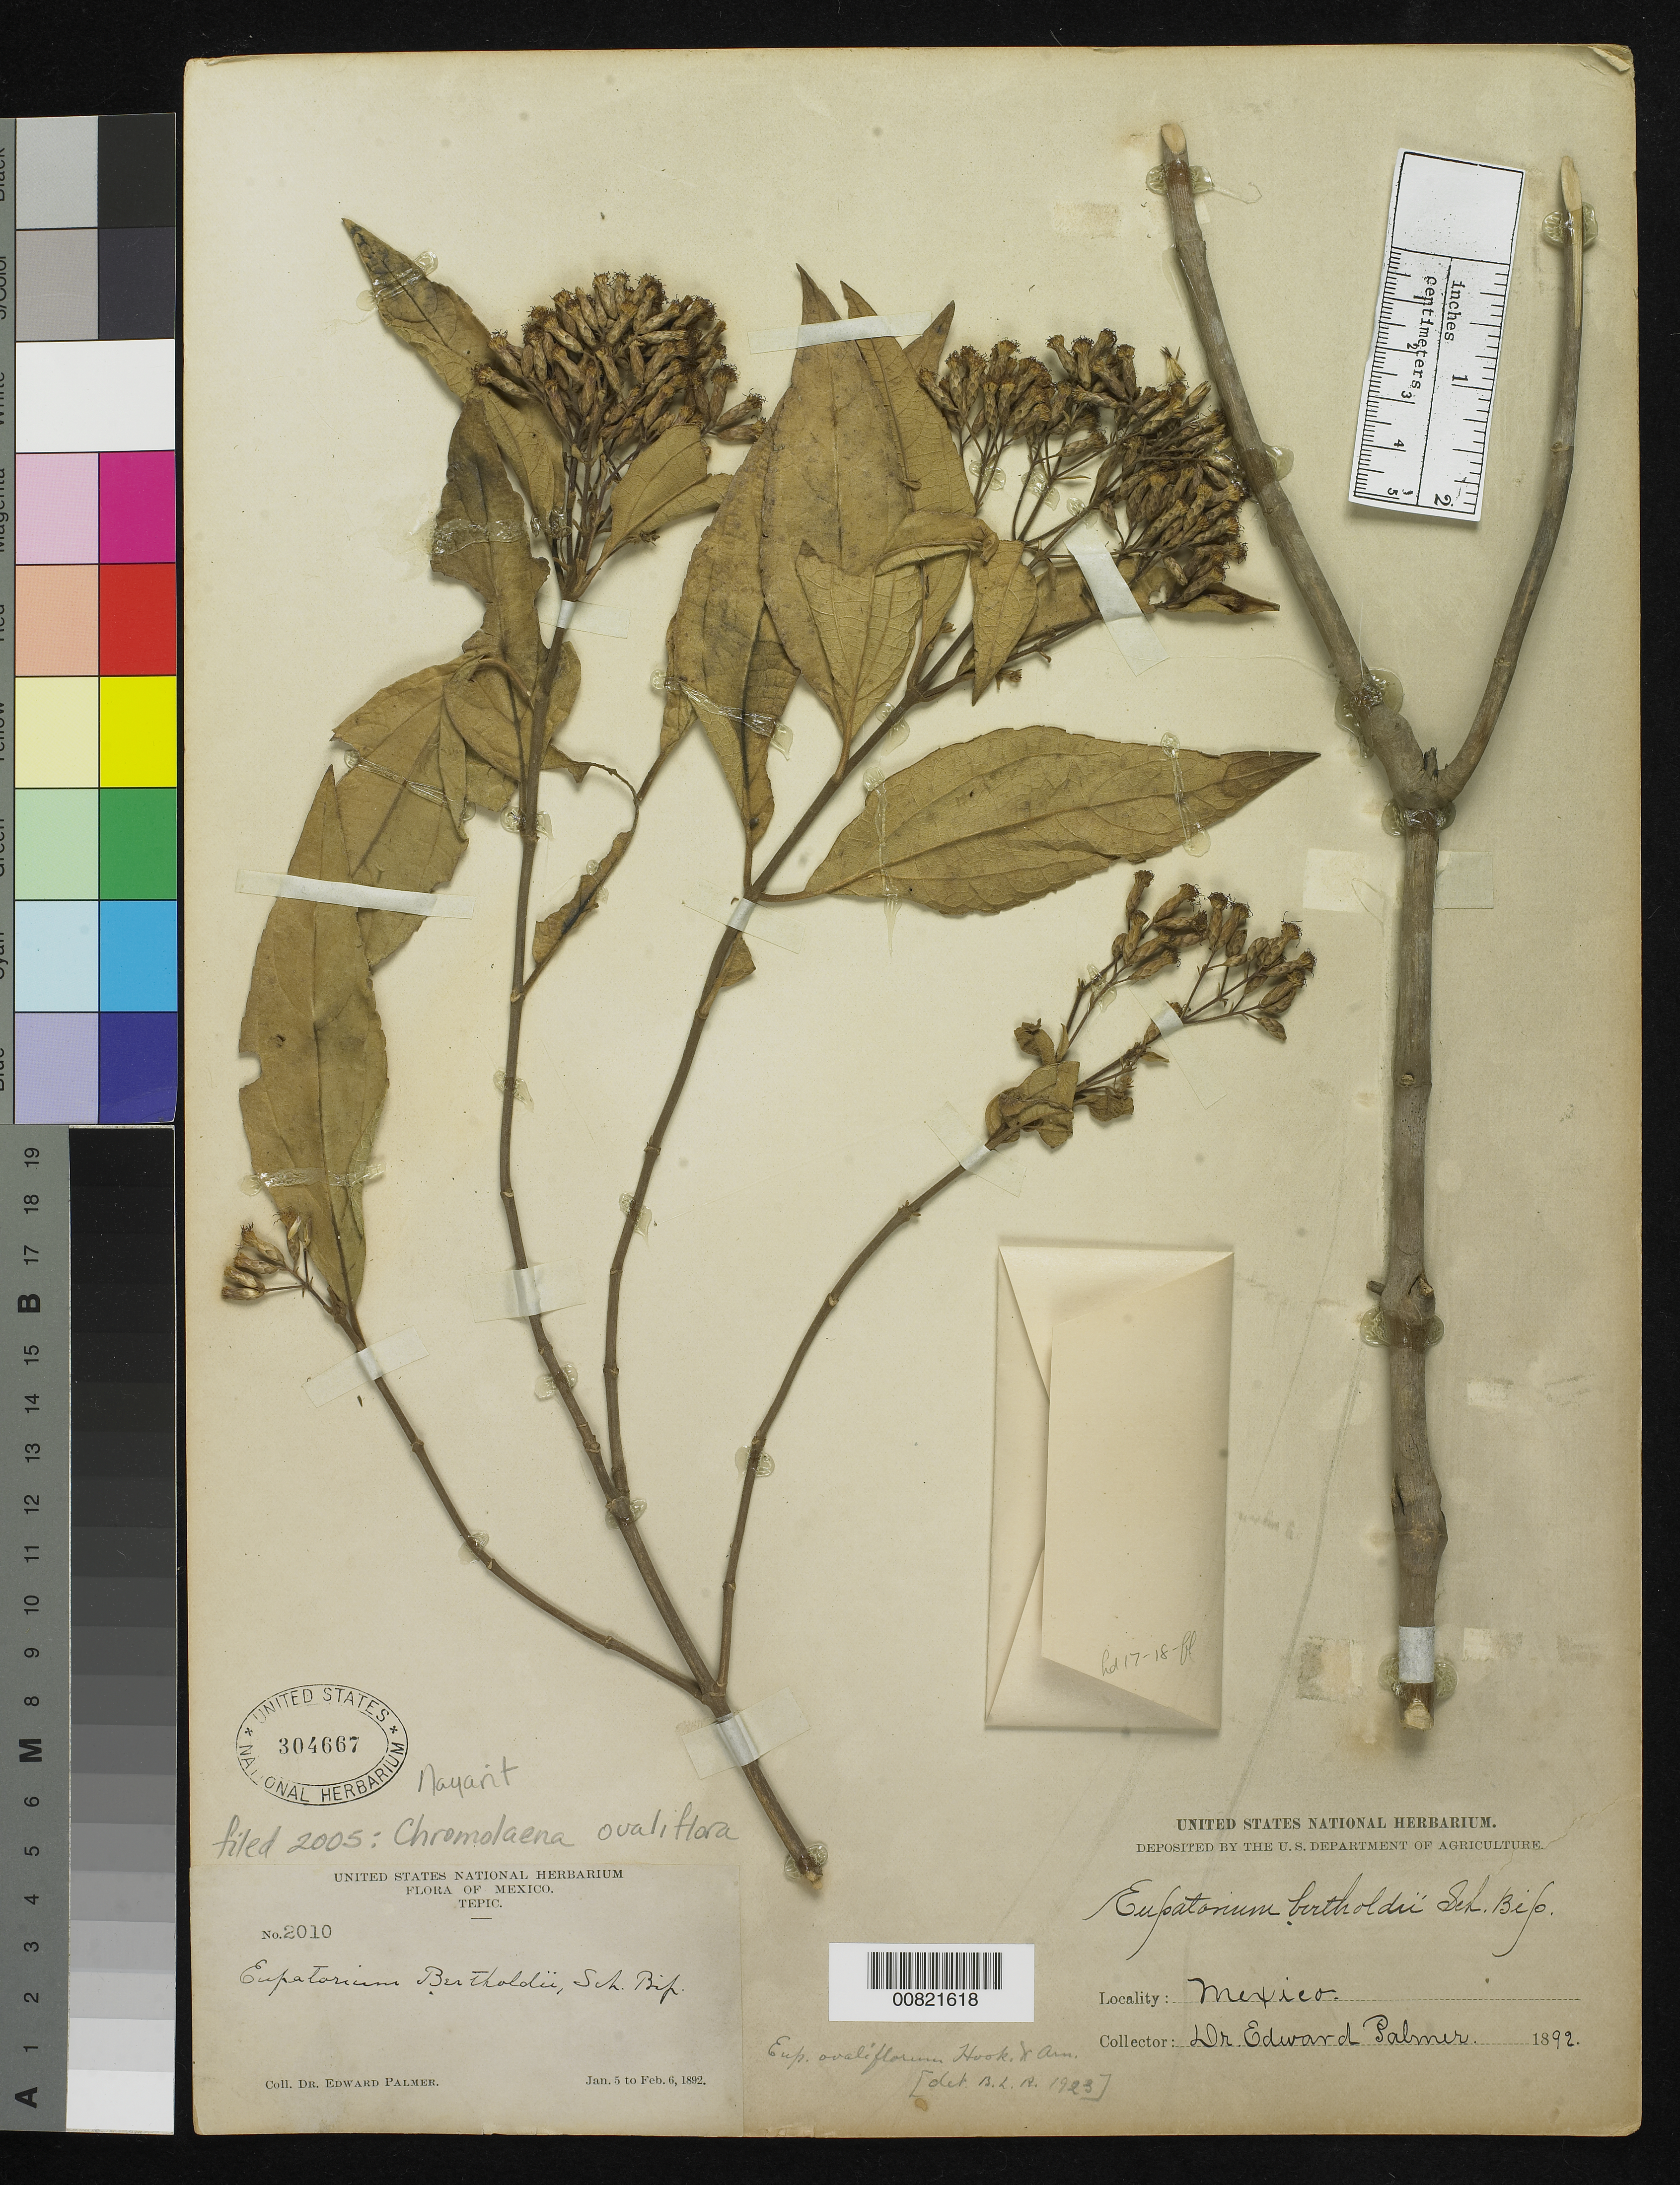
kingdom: Plantae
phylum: Tracheophyta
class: Magnoliopsida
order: Asterales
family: Asteraceae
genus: Chromolaena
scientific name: Chromolaena ovaliflora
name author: (Hook.) R.M. King & H. Rob.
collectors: E. Palmer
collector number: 2010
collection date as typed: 05 Jan 1892 to 06 Feb 1892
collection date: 1892-01-05/1892-02-06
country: Mexico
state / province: Nayarit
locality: Tepic, Nayarit.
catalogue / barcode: US 304667